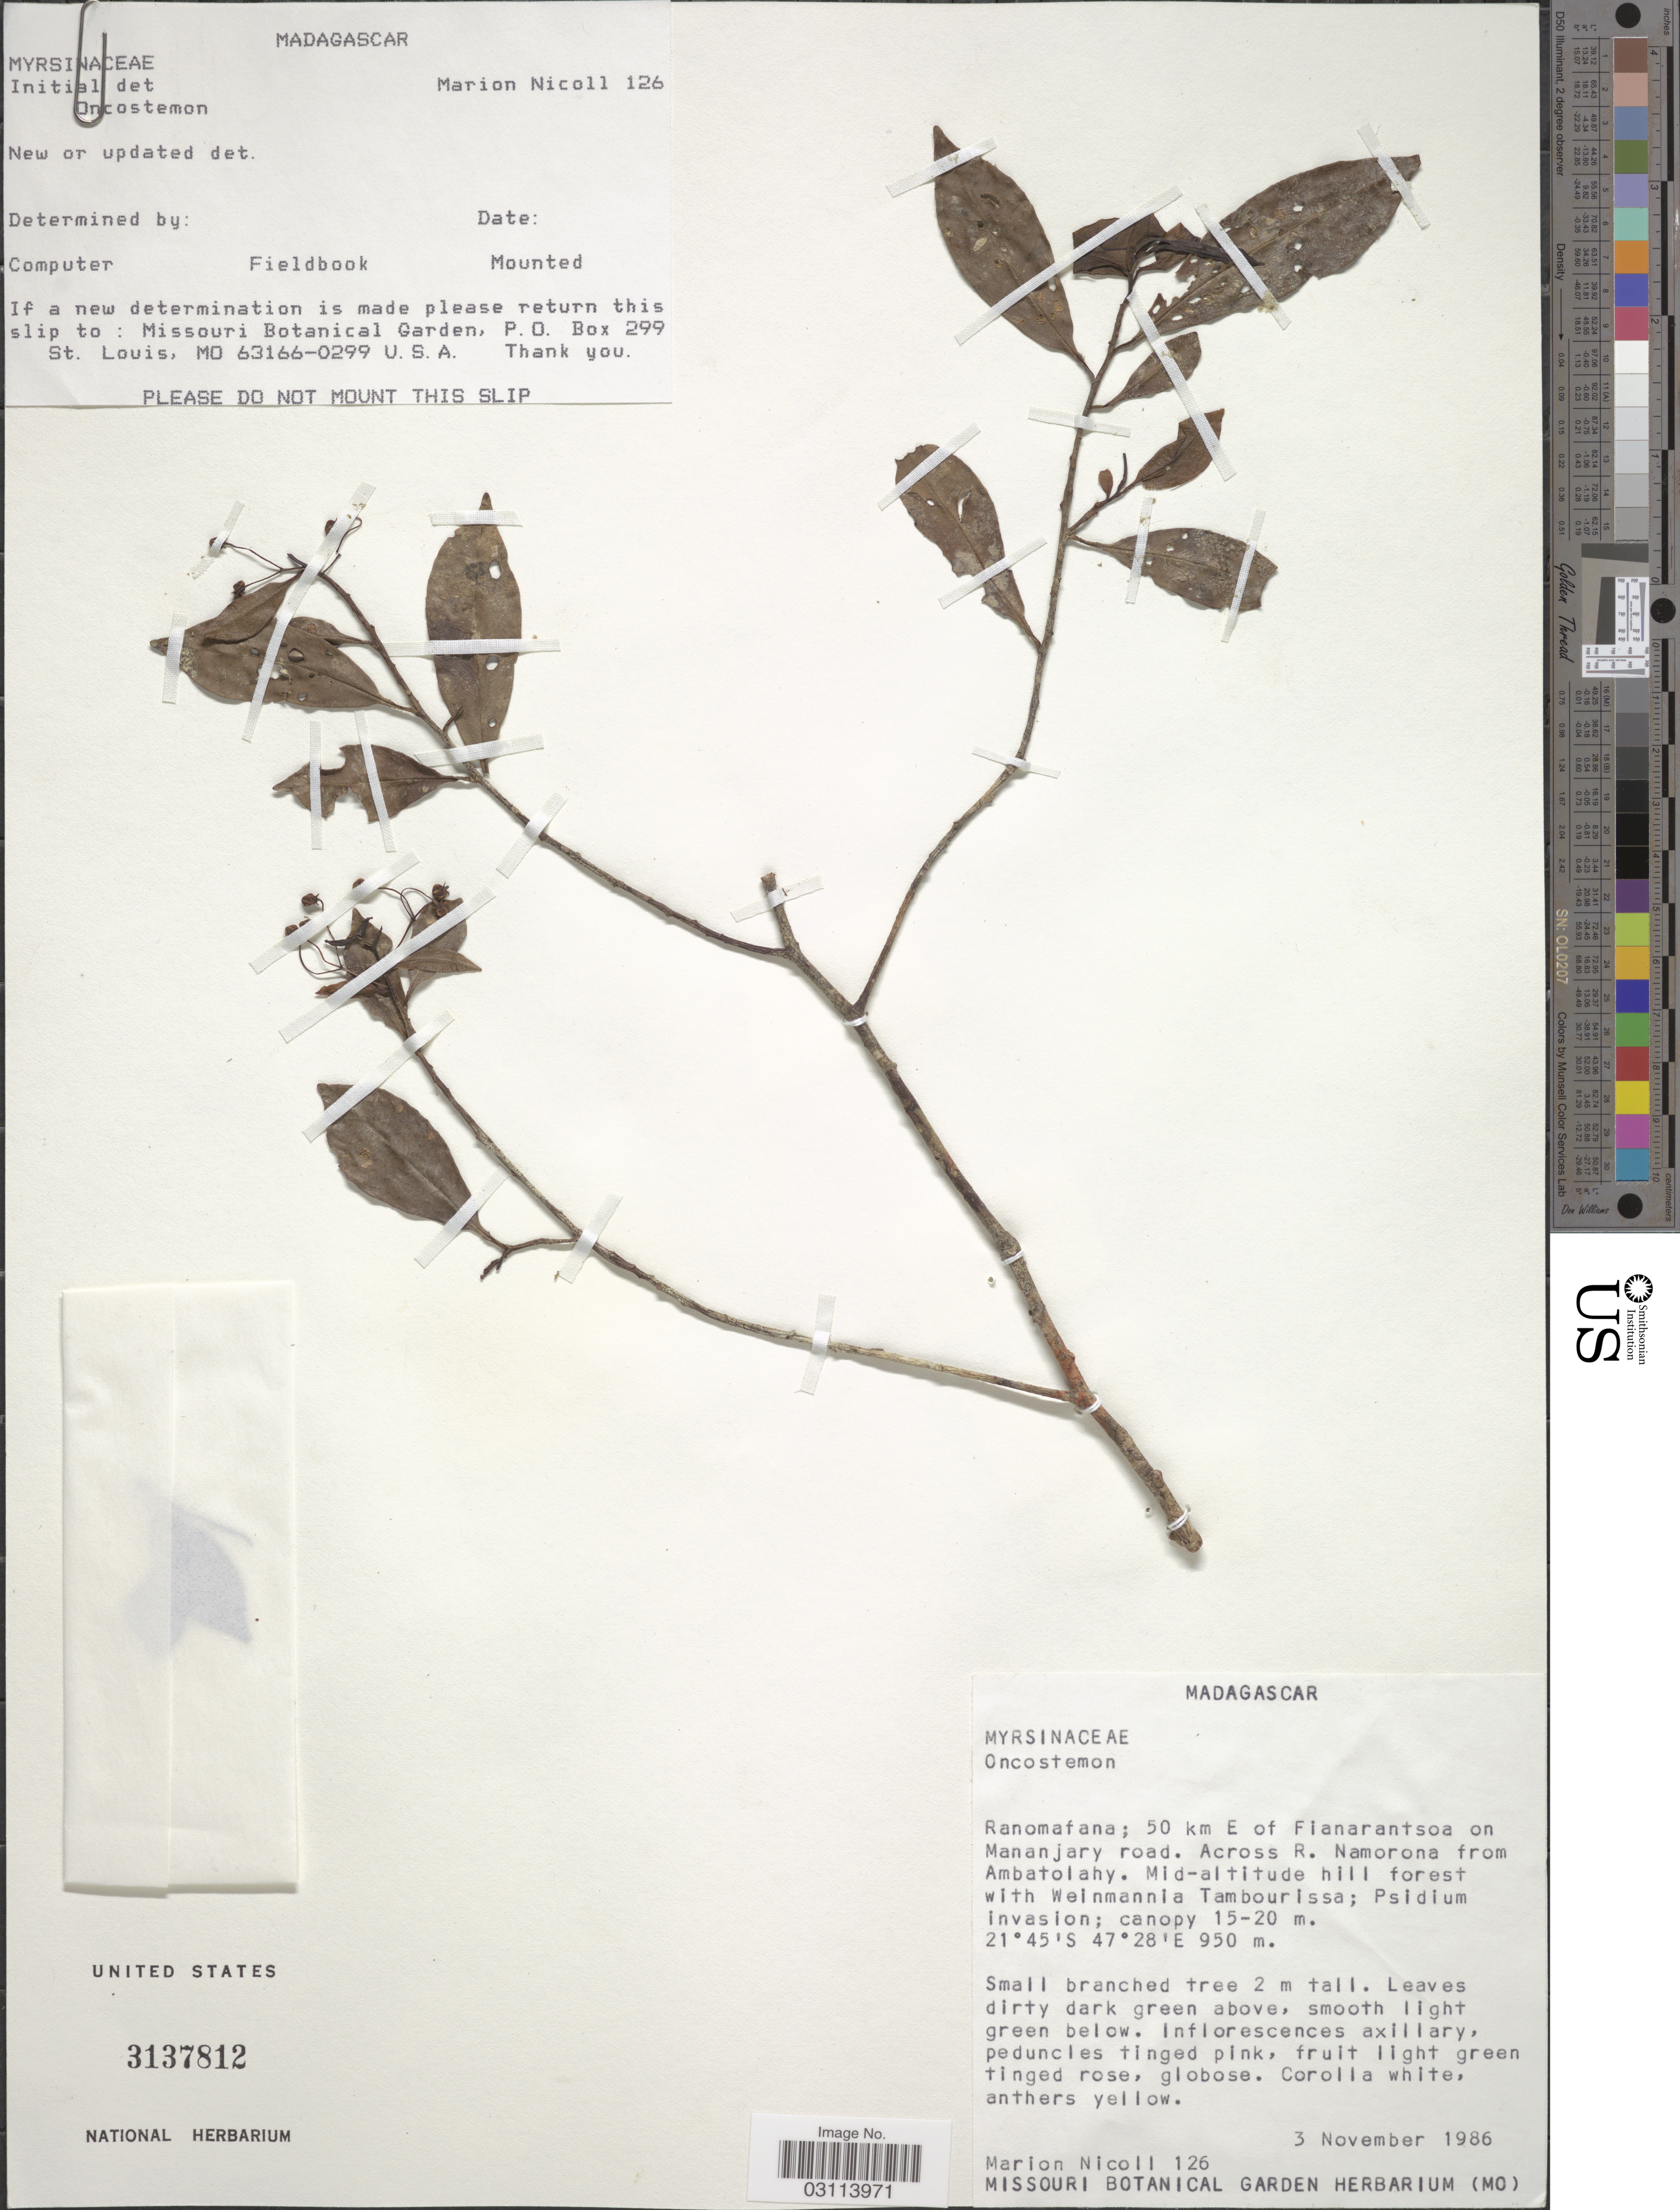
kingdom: Plantae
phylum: Tracheophyta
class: Magnoliopsida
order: Ericales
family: Primulaceae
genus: Oncostemon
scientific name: Oncostemon sp.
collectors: M. F. Nicoll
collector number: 126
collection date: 1986-11-03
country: Madagascar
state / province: Vatovavy Fitovinany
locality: Ranomafana; 50 km E of Fianarantsoa on Mananjary road. Across R. Namorona from Ambatolahy.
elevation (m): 950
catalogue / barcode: US 3137812